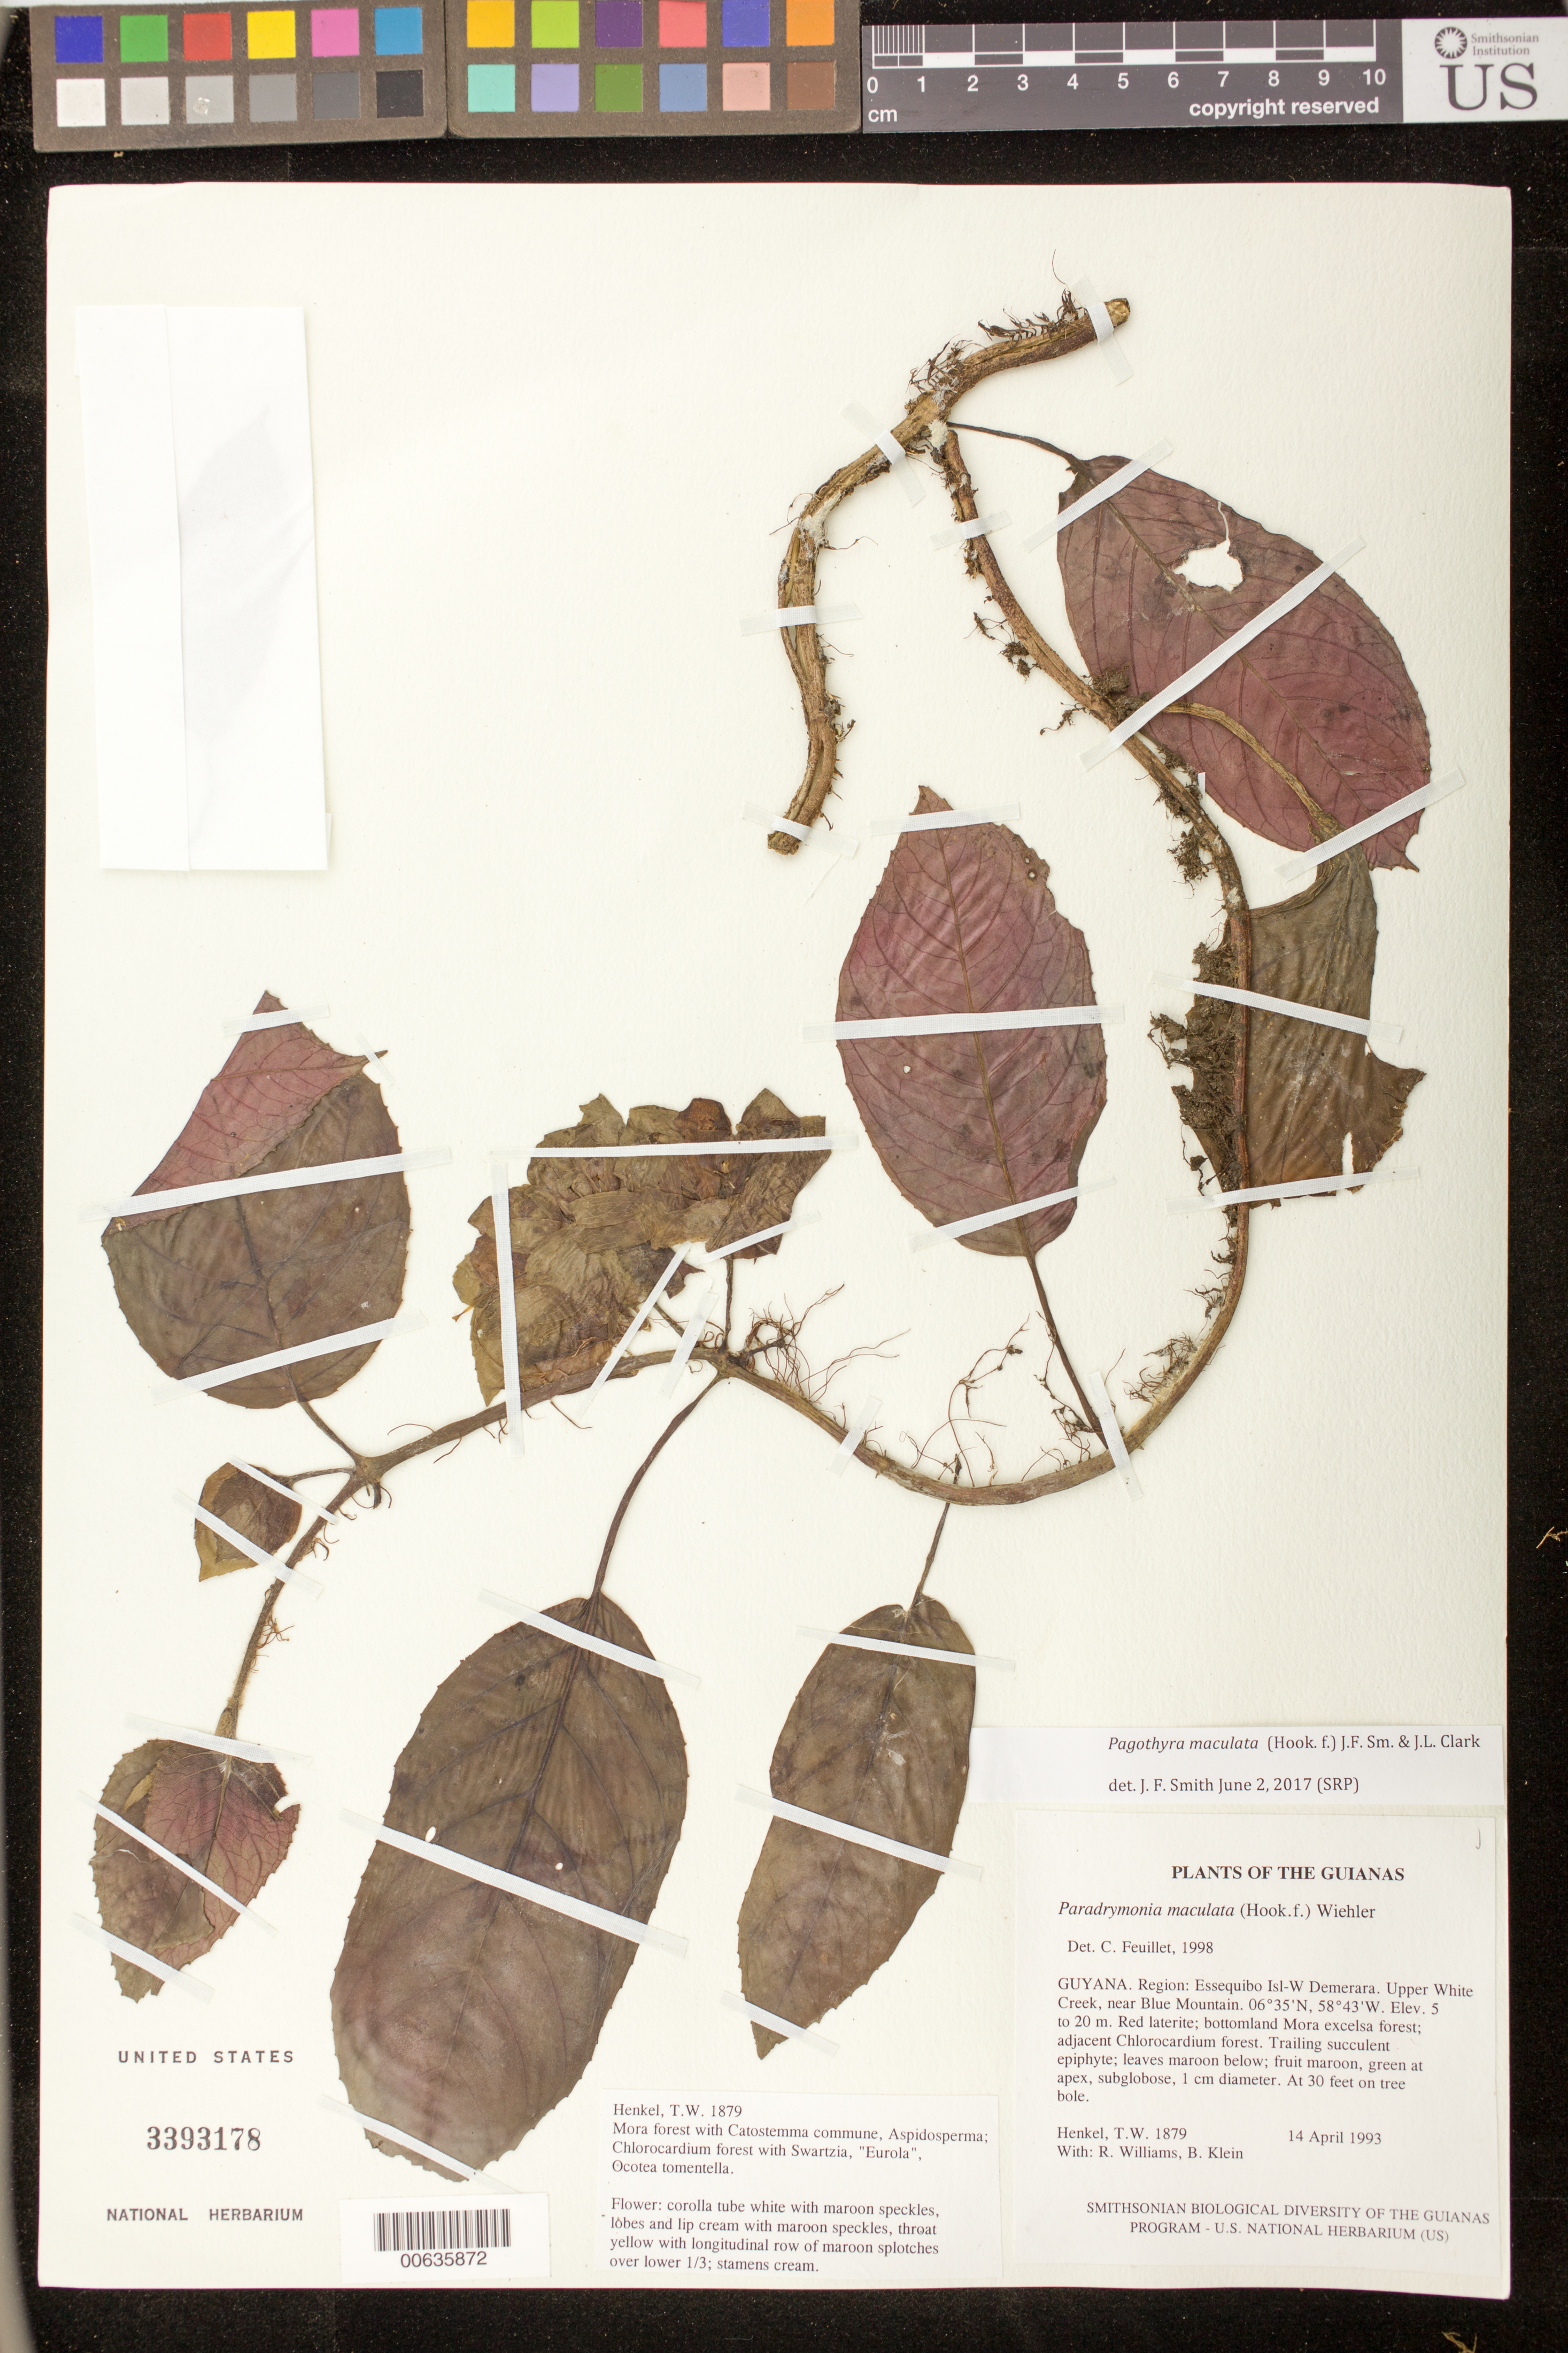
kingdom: Plantae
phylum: Tracheophyta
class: Magnoliopsida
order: Lamiales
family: Gesneriaceae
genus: Pagothyra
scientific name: Pagothyra maculata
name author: (Hook. f.) J.F. Sm. & J.L. Clark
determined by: Smith, J. F.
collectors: T. Henkel, R. Williams & B. Klein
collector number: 1879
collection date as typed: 14 Apr 1993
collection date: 1993-04-14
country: Guyana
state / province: Essequibo Isl-W. Demerara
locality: Upper White Creek, near Blue Mountain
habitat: Red laterite; bottomland Mora excelse forest; adjacent Chlorocardium forest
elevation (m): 5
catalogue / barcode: US 3393178